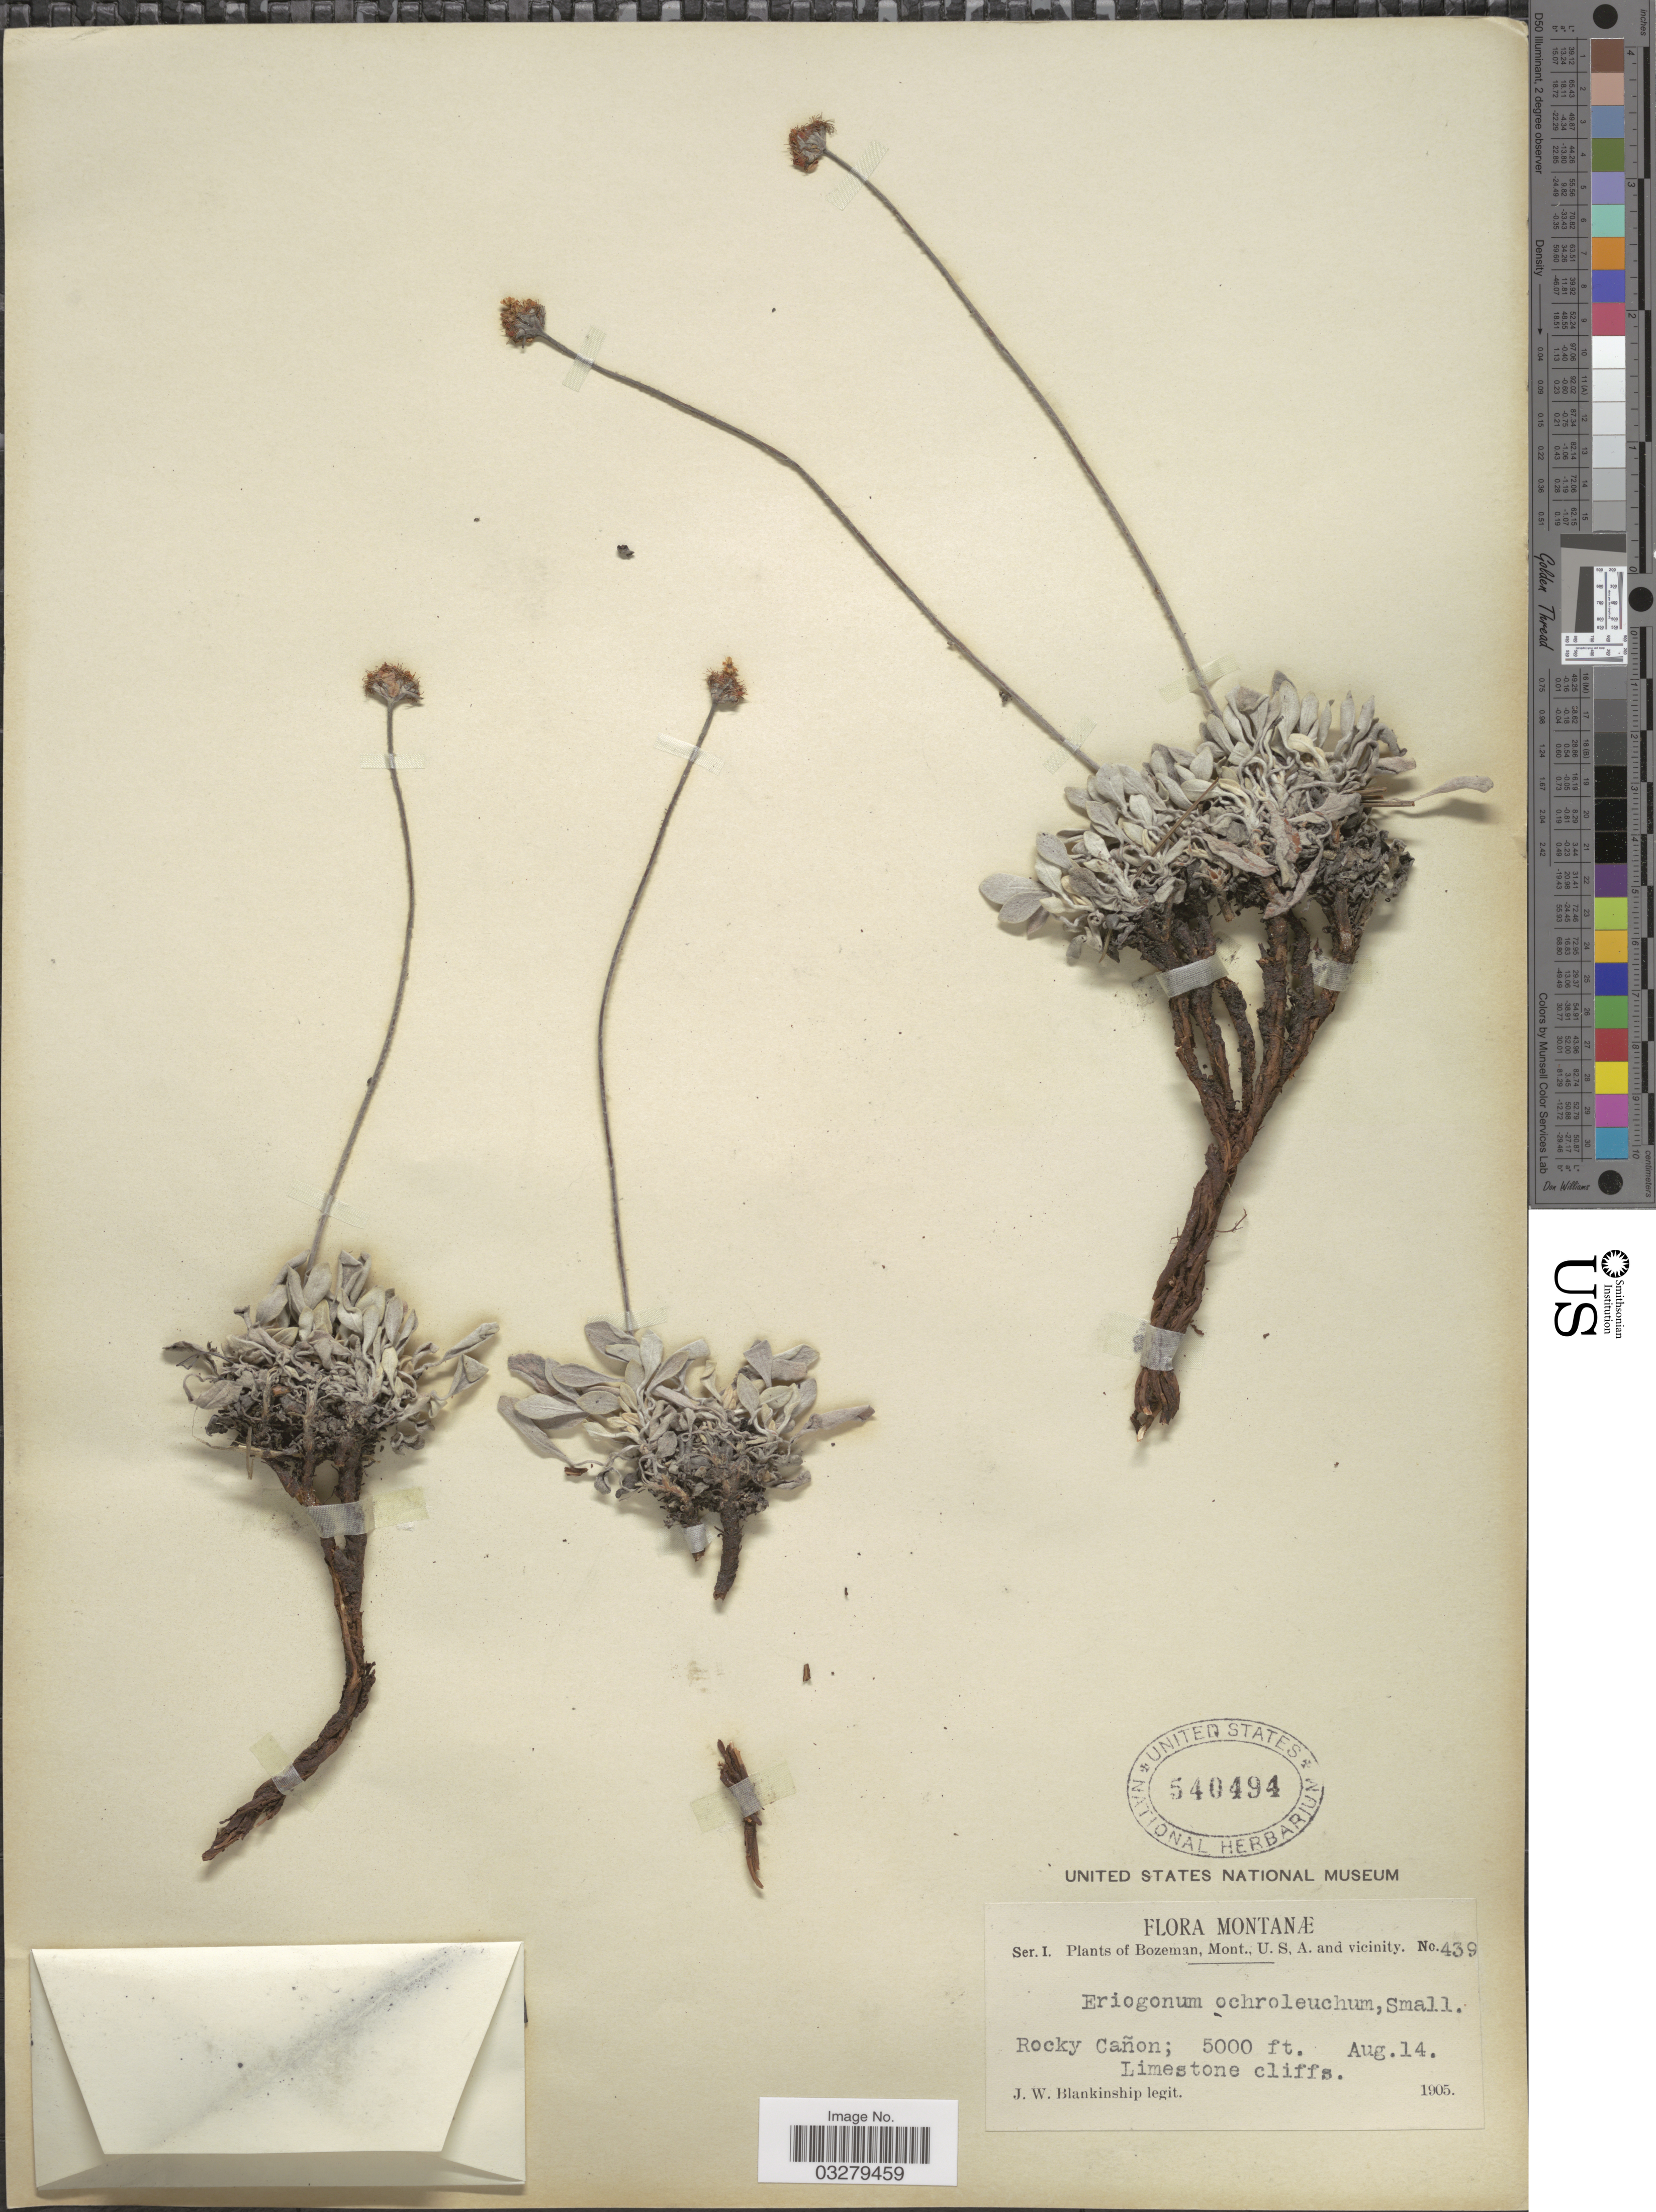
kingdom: Plantae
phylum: Tracheophyta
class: Magnoliopsida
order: Caryophyllales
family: Polygonaceae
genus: Eriogonum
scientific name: Eriogonum ovalifolium var. ochroleucum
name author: (Small ex Rydb.) M. Peck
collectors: J. W. Blankinship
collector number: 439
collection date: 1905-08-14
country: United States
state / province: Montana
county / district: Gallatin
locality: Bozeman, Mont., U.S.A. and vicinity, Rocky Cañon.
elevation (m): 1524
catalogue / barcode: US 540494